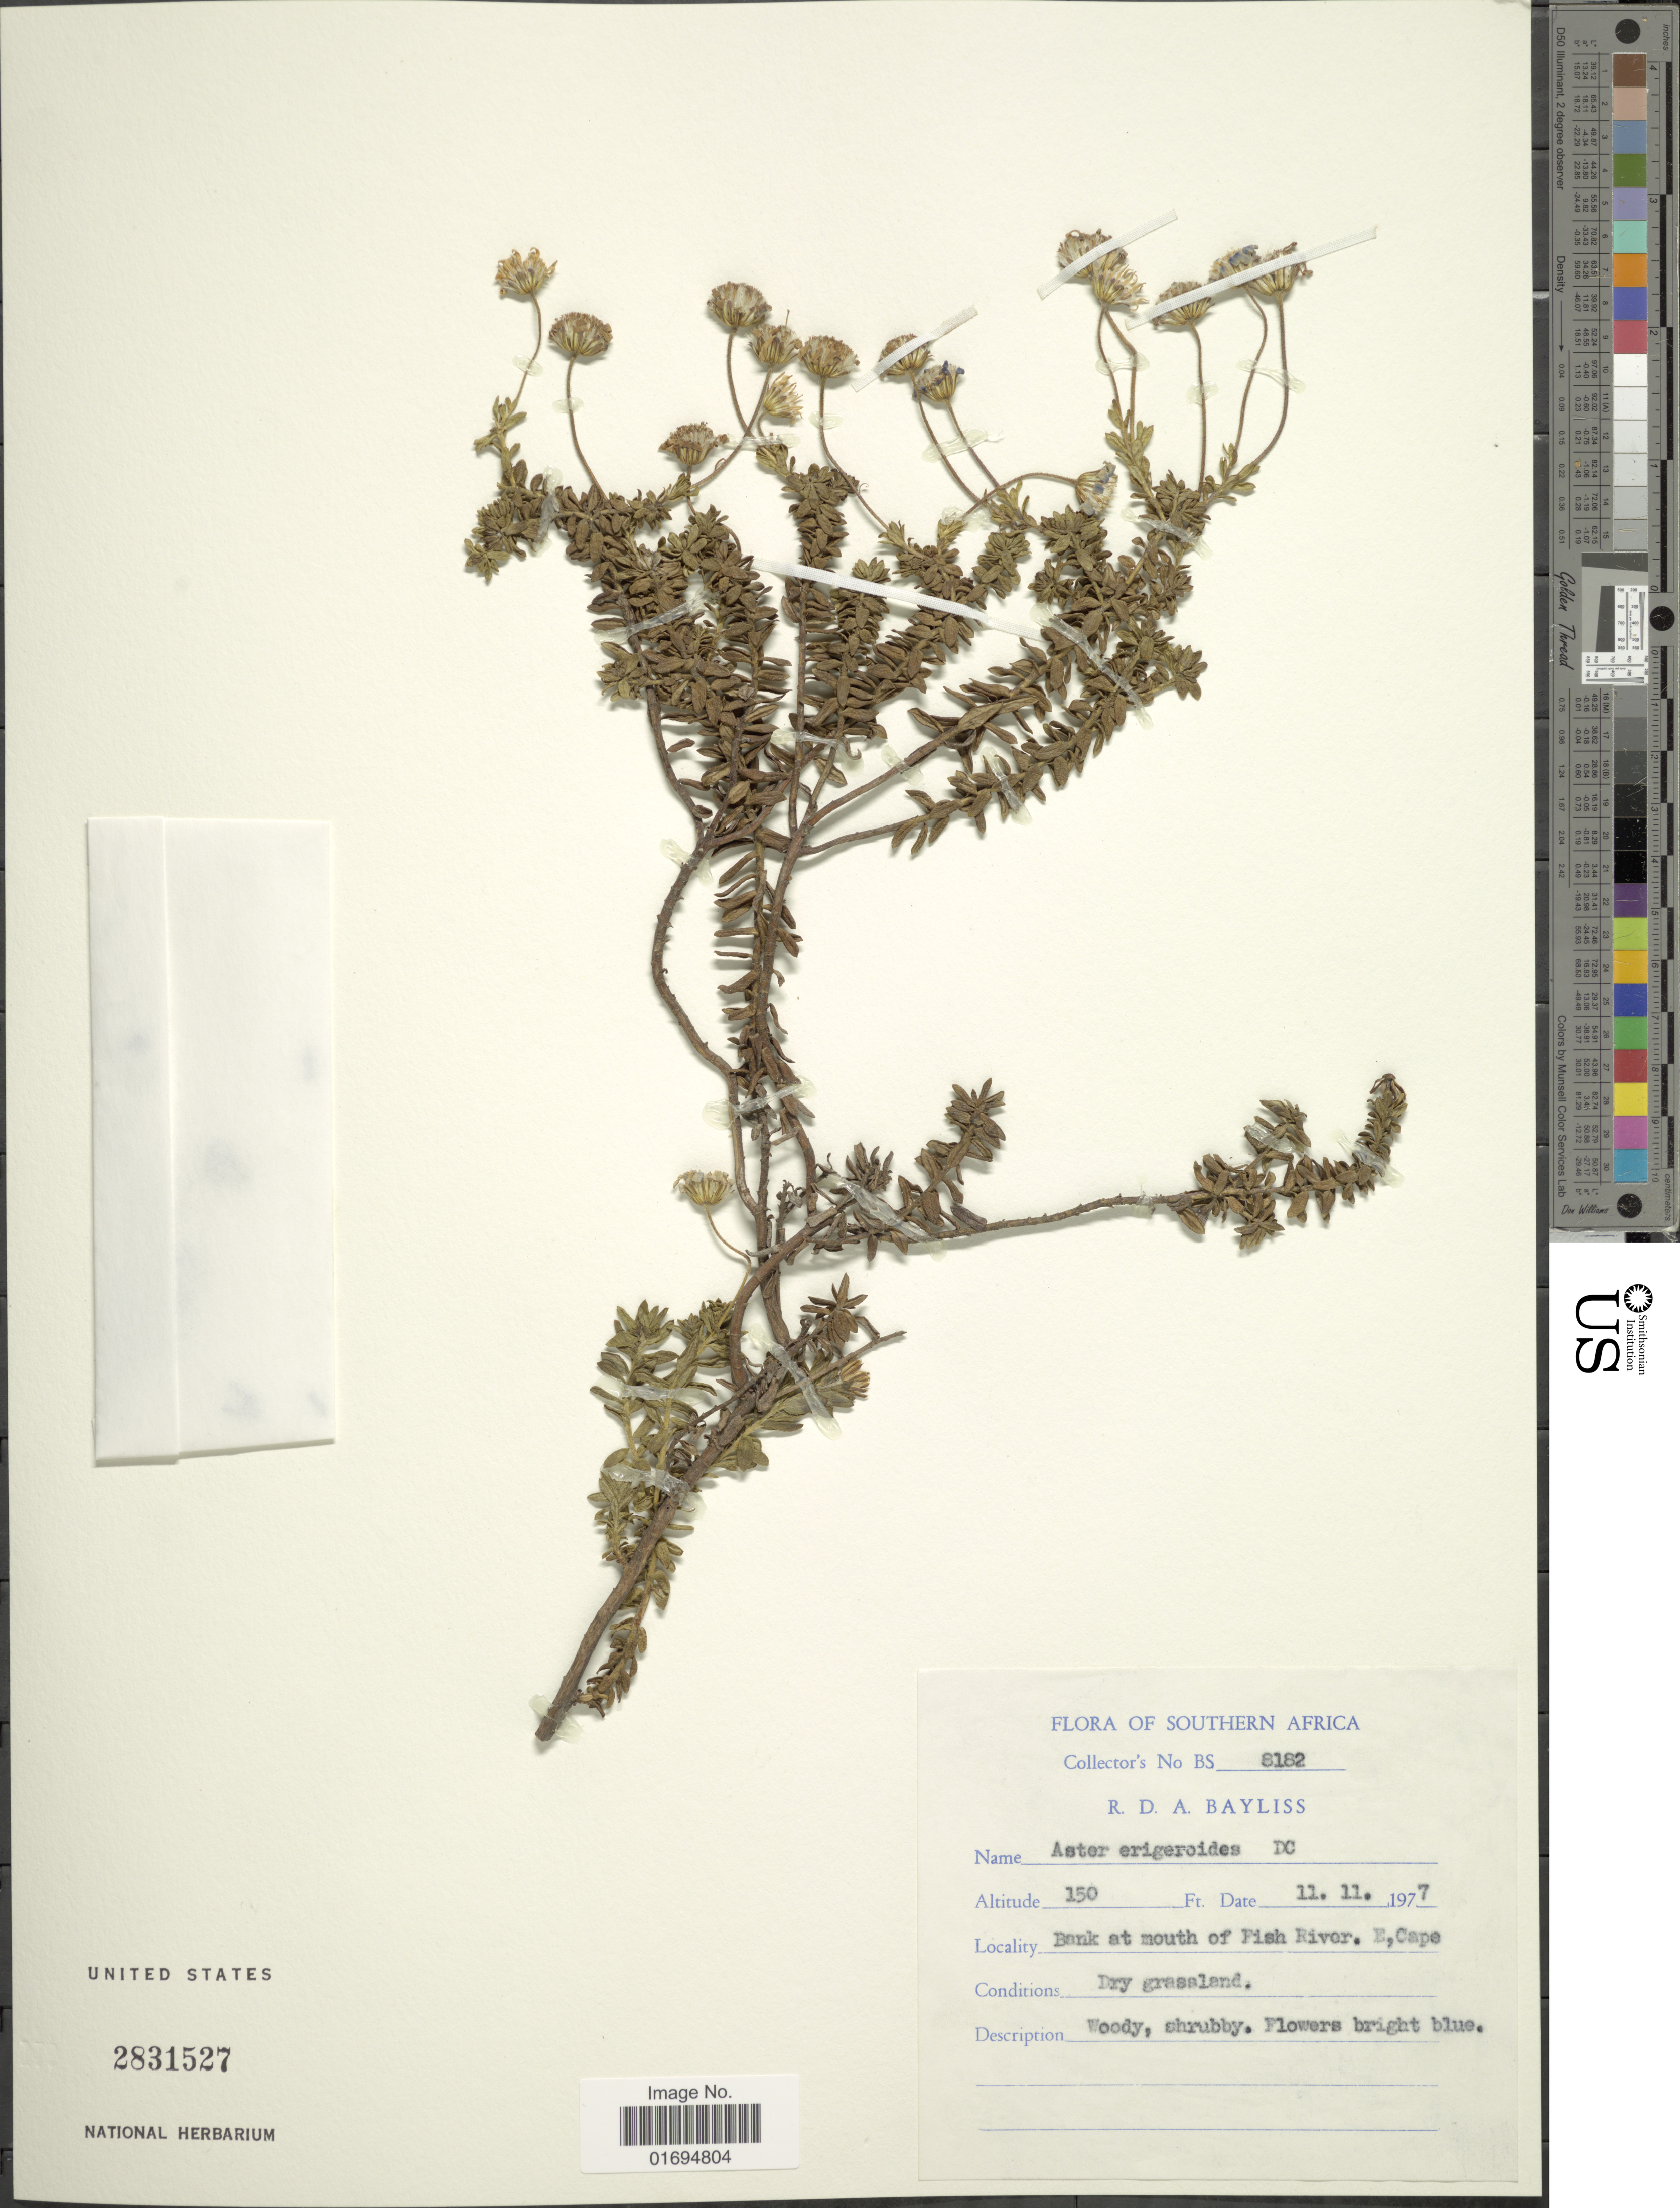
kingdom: Plantae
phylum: Tracheophyta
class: Magnoliopsida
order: Asterales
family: Asteraceae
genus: Felicia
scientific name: Felicia erigeriodes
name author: DC.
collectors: R. Bayliss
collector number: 8182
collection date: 1977-11-11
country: South Africa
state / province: Eastern Cape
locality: Bank at mouth of Fish River, E, Cape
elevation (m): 46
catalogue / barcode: US 2831527